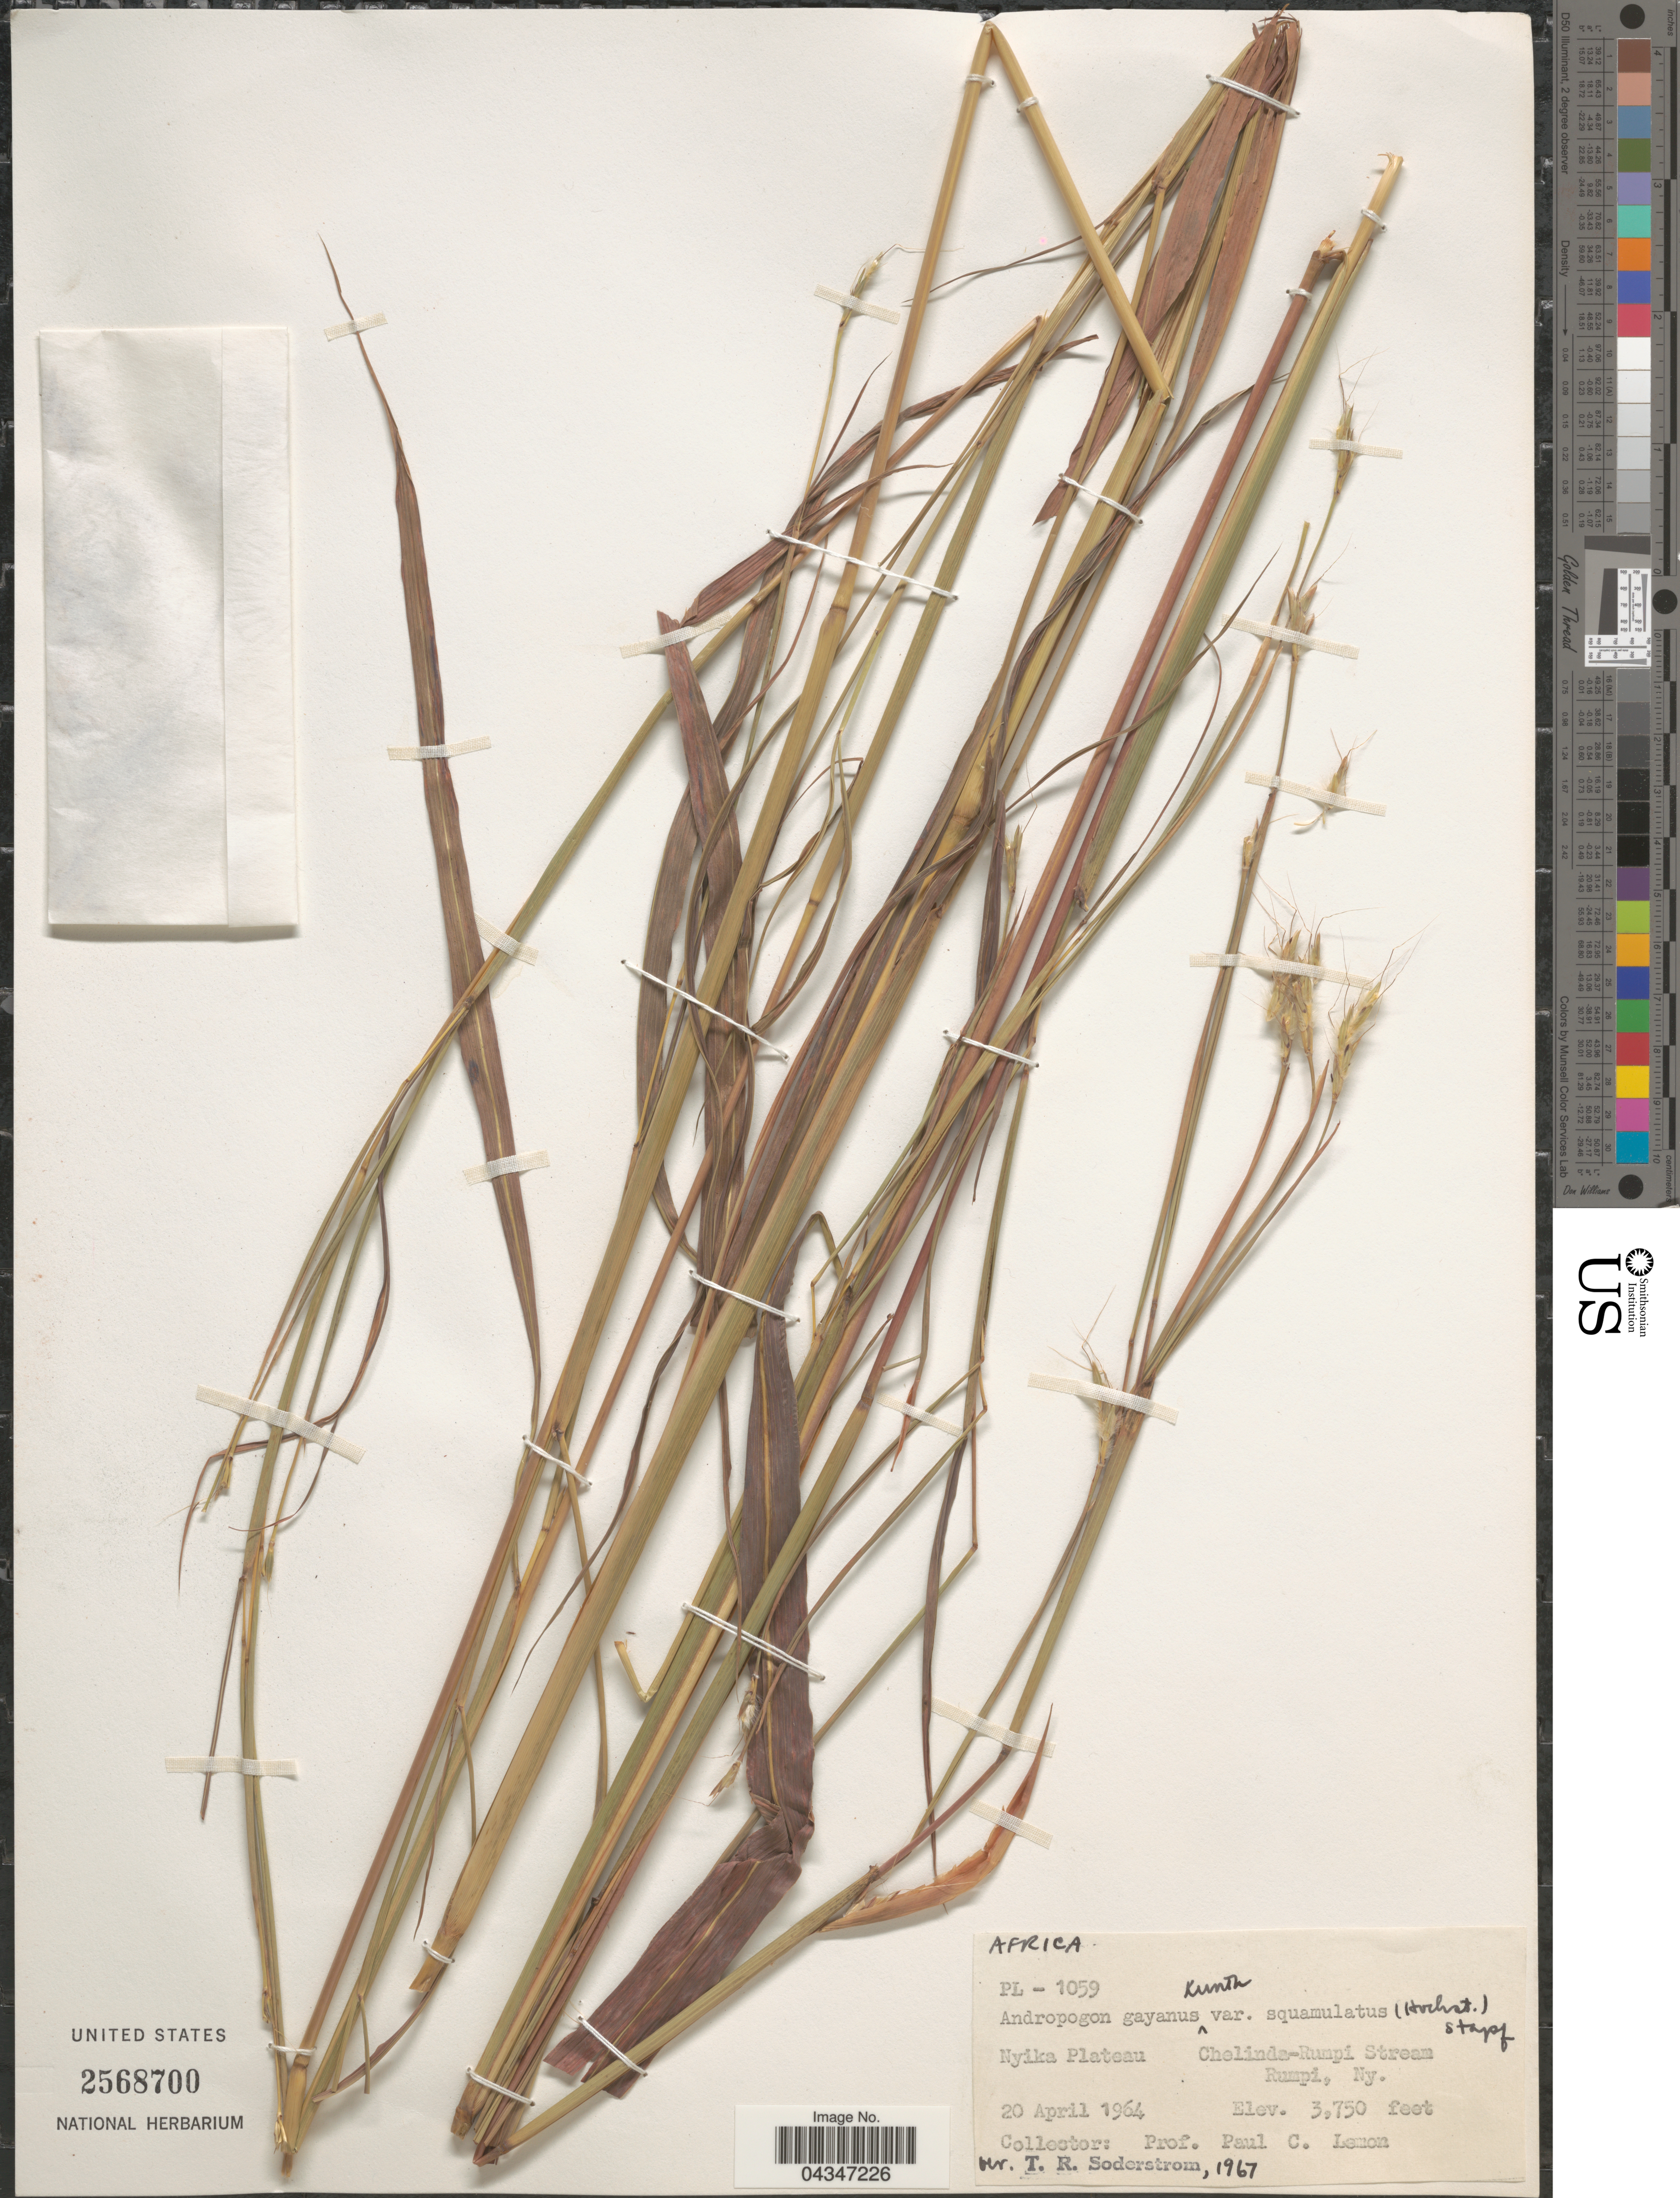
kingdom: Plantae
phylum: Tracheophyta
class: Liliopsida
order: Poales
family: Poaceae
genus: Andropogon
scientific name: Andropogon gayanus var. polycladus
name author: (Hack.) Clayton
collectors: P. Lemon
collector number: PL-1059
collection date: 1964-04-20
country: Malawi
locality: Nyika Plateau. Chelinda-Rumpi Stream. Rumpi, Ny.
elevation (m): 1143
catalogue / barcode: US 2568700